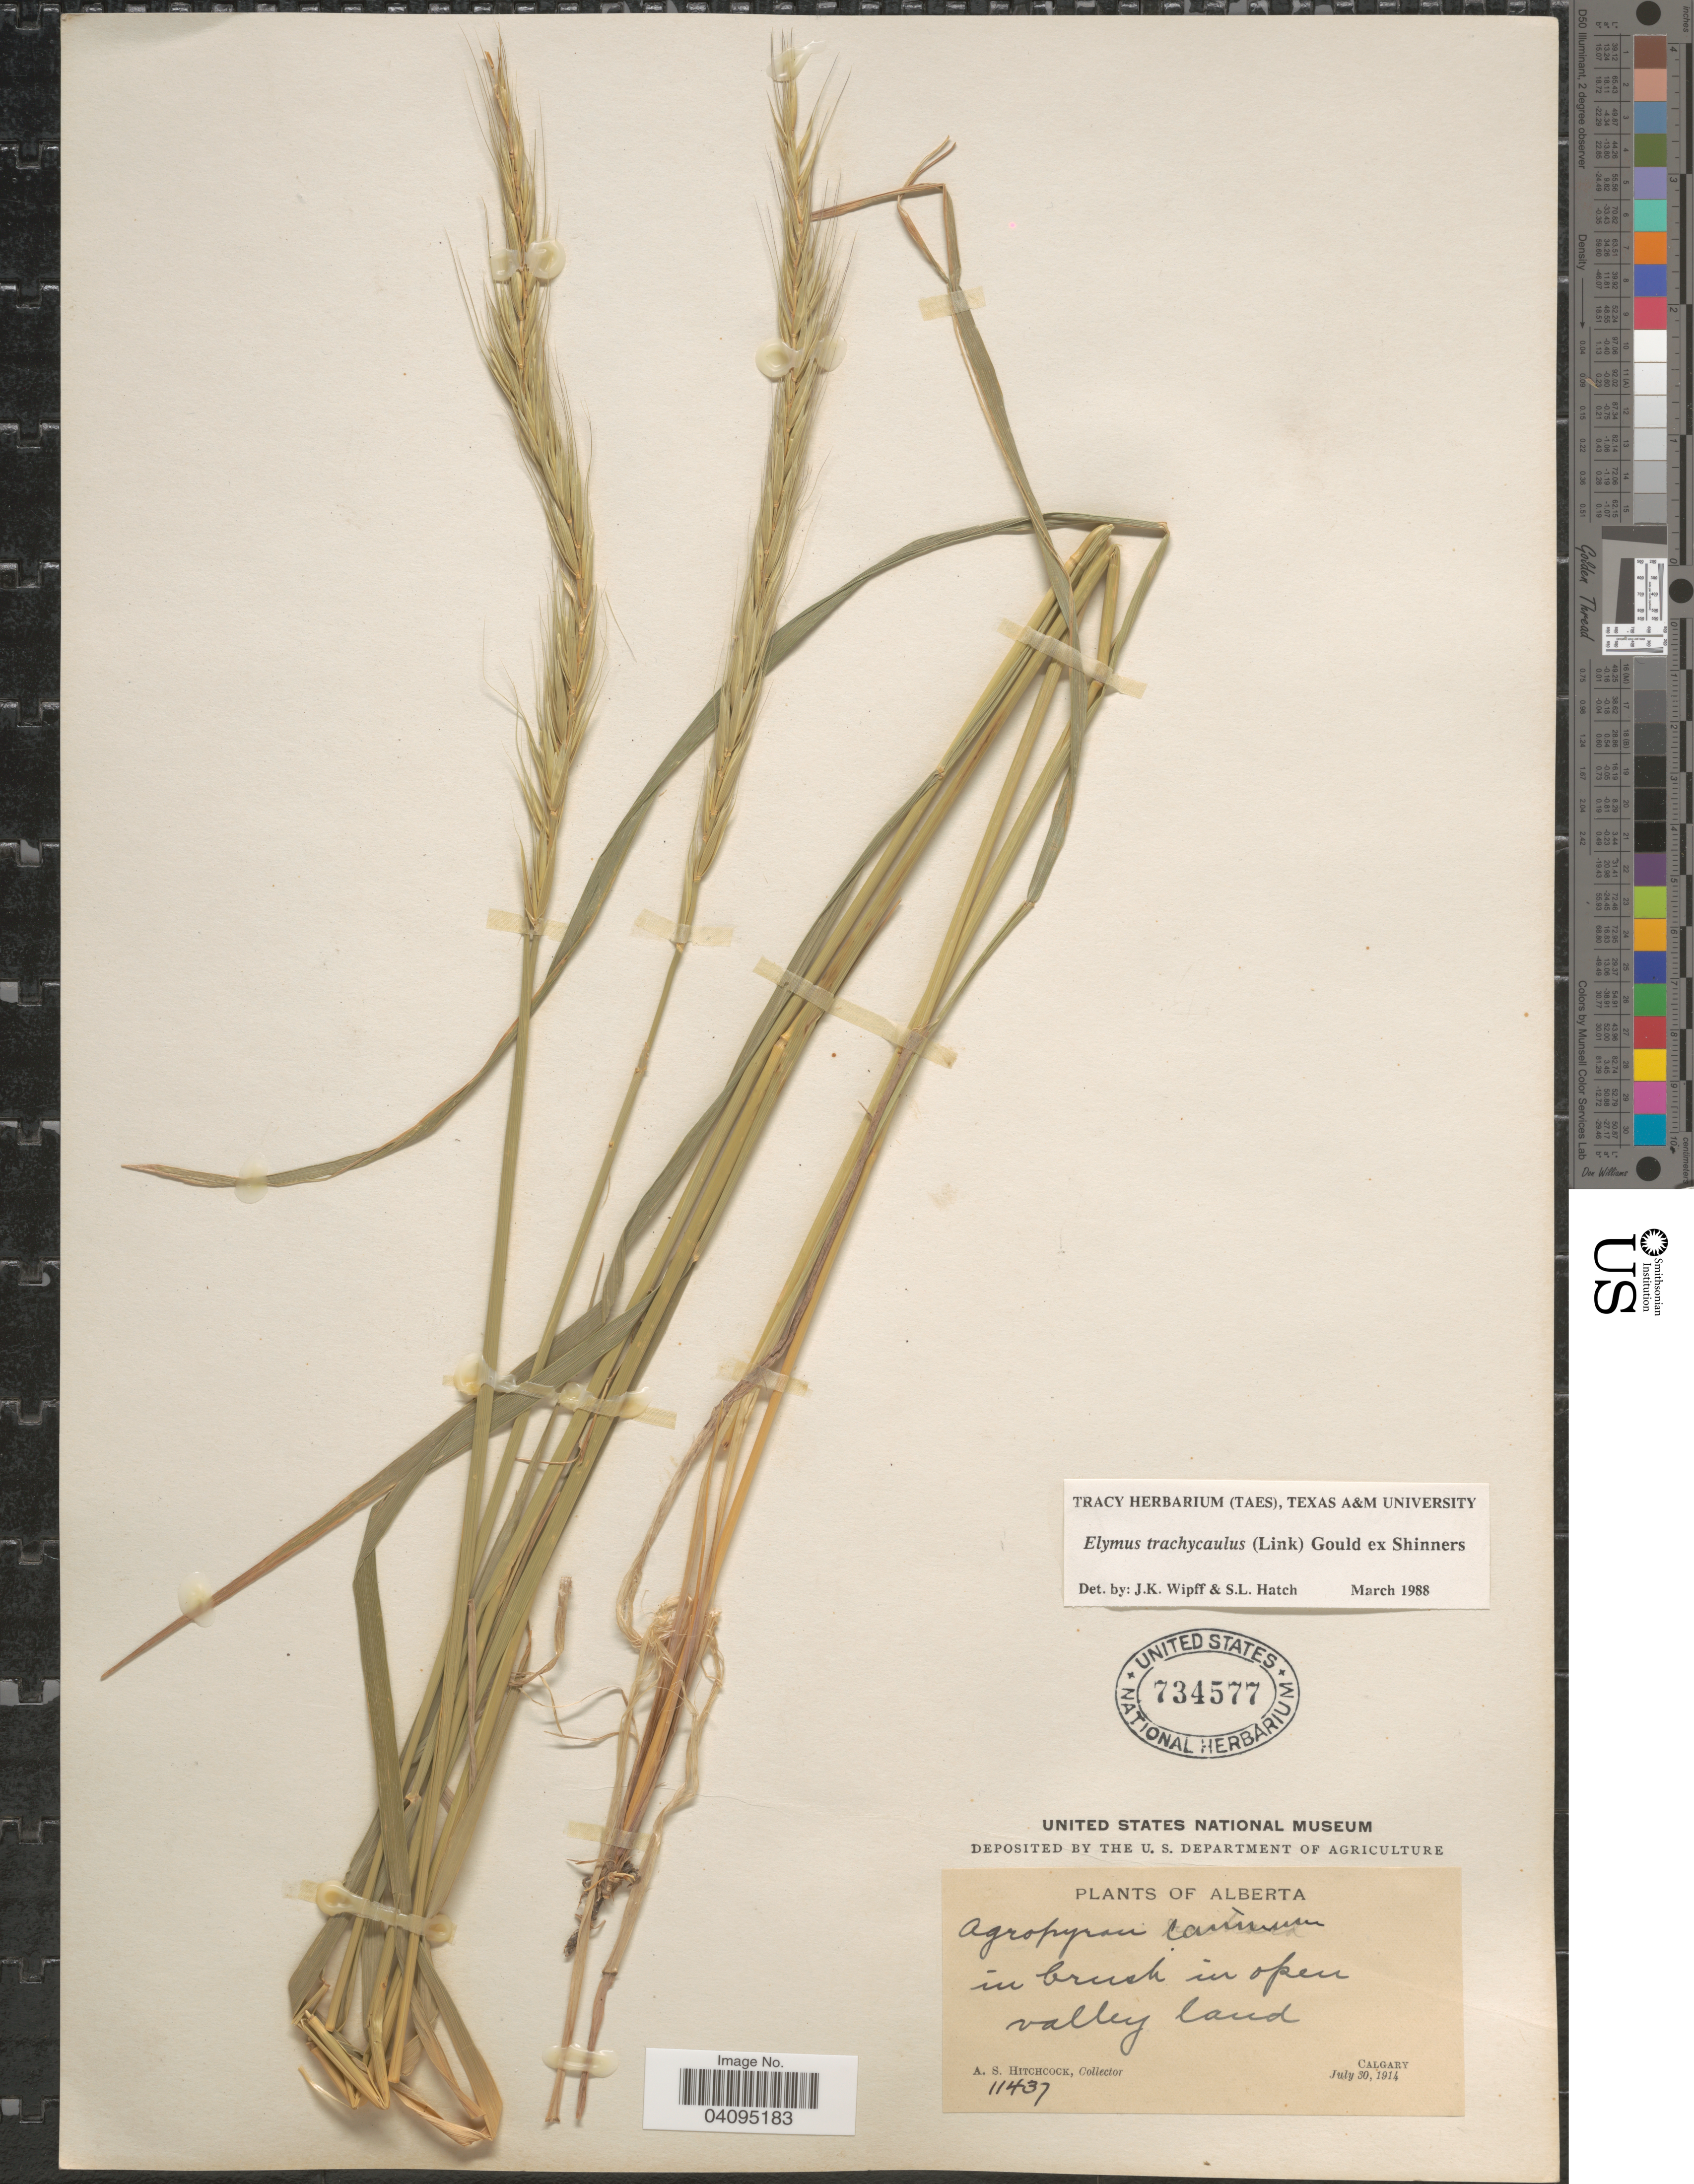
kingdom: Plantae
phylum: Tracheophyta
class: Liliopsida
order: Poales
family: Poaceae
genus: Elymus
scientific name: Elymus trachycaulus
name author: (Link) Gould ex Shinners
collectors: A. S. Hitchcock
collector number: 11437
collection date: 1914-07-30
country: Canada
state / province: Alberta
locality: Calgary.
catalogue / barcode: US 734577